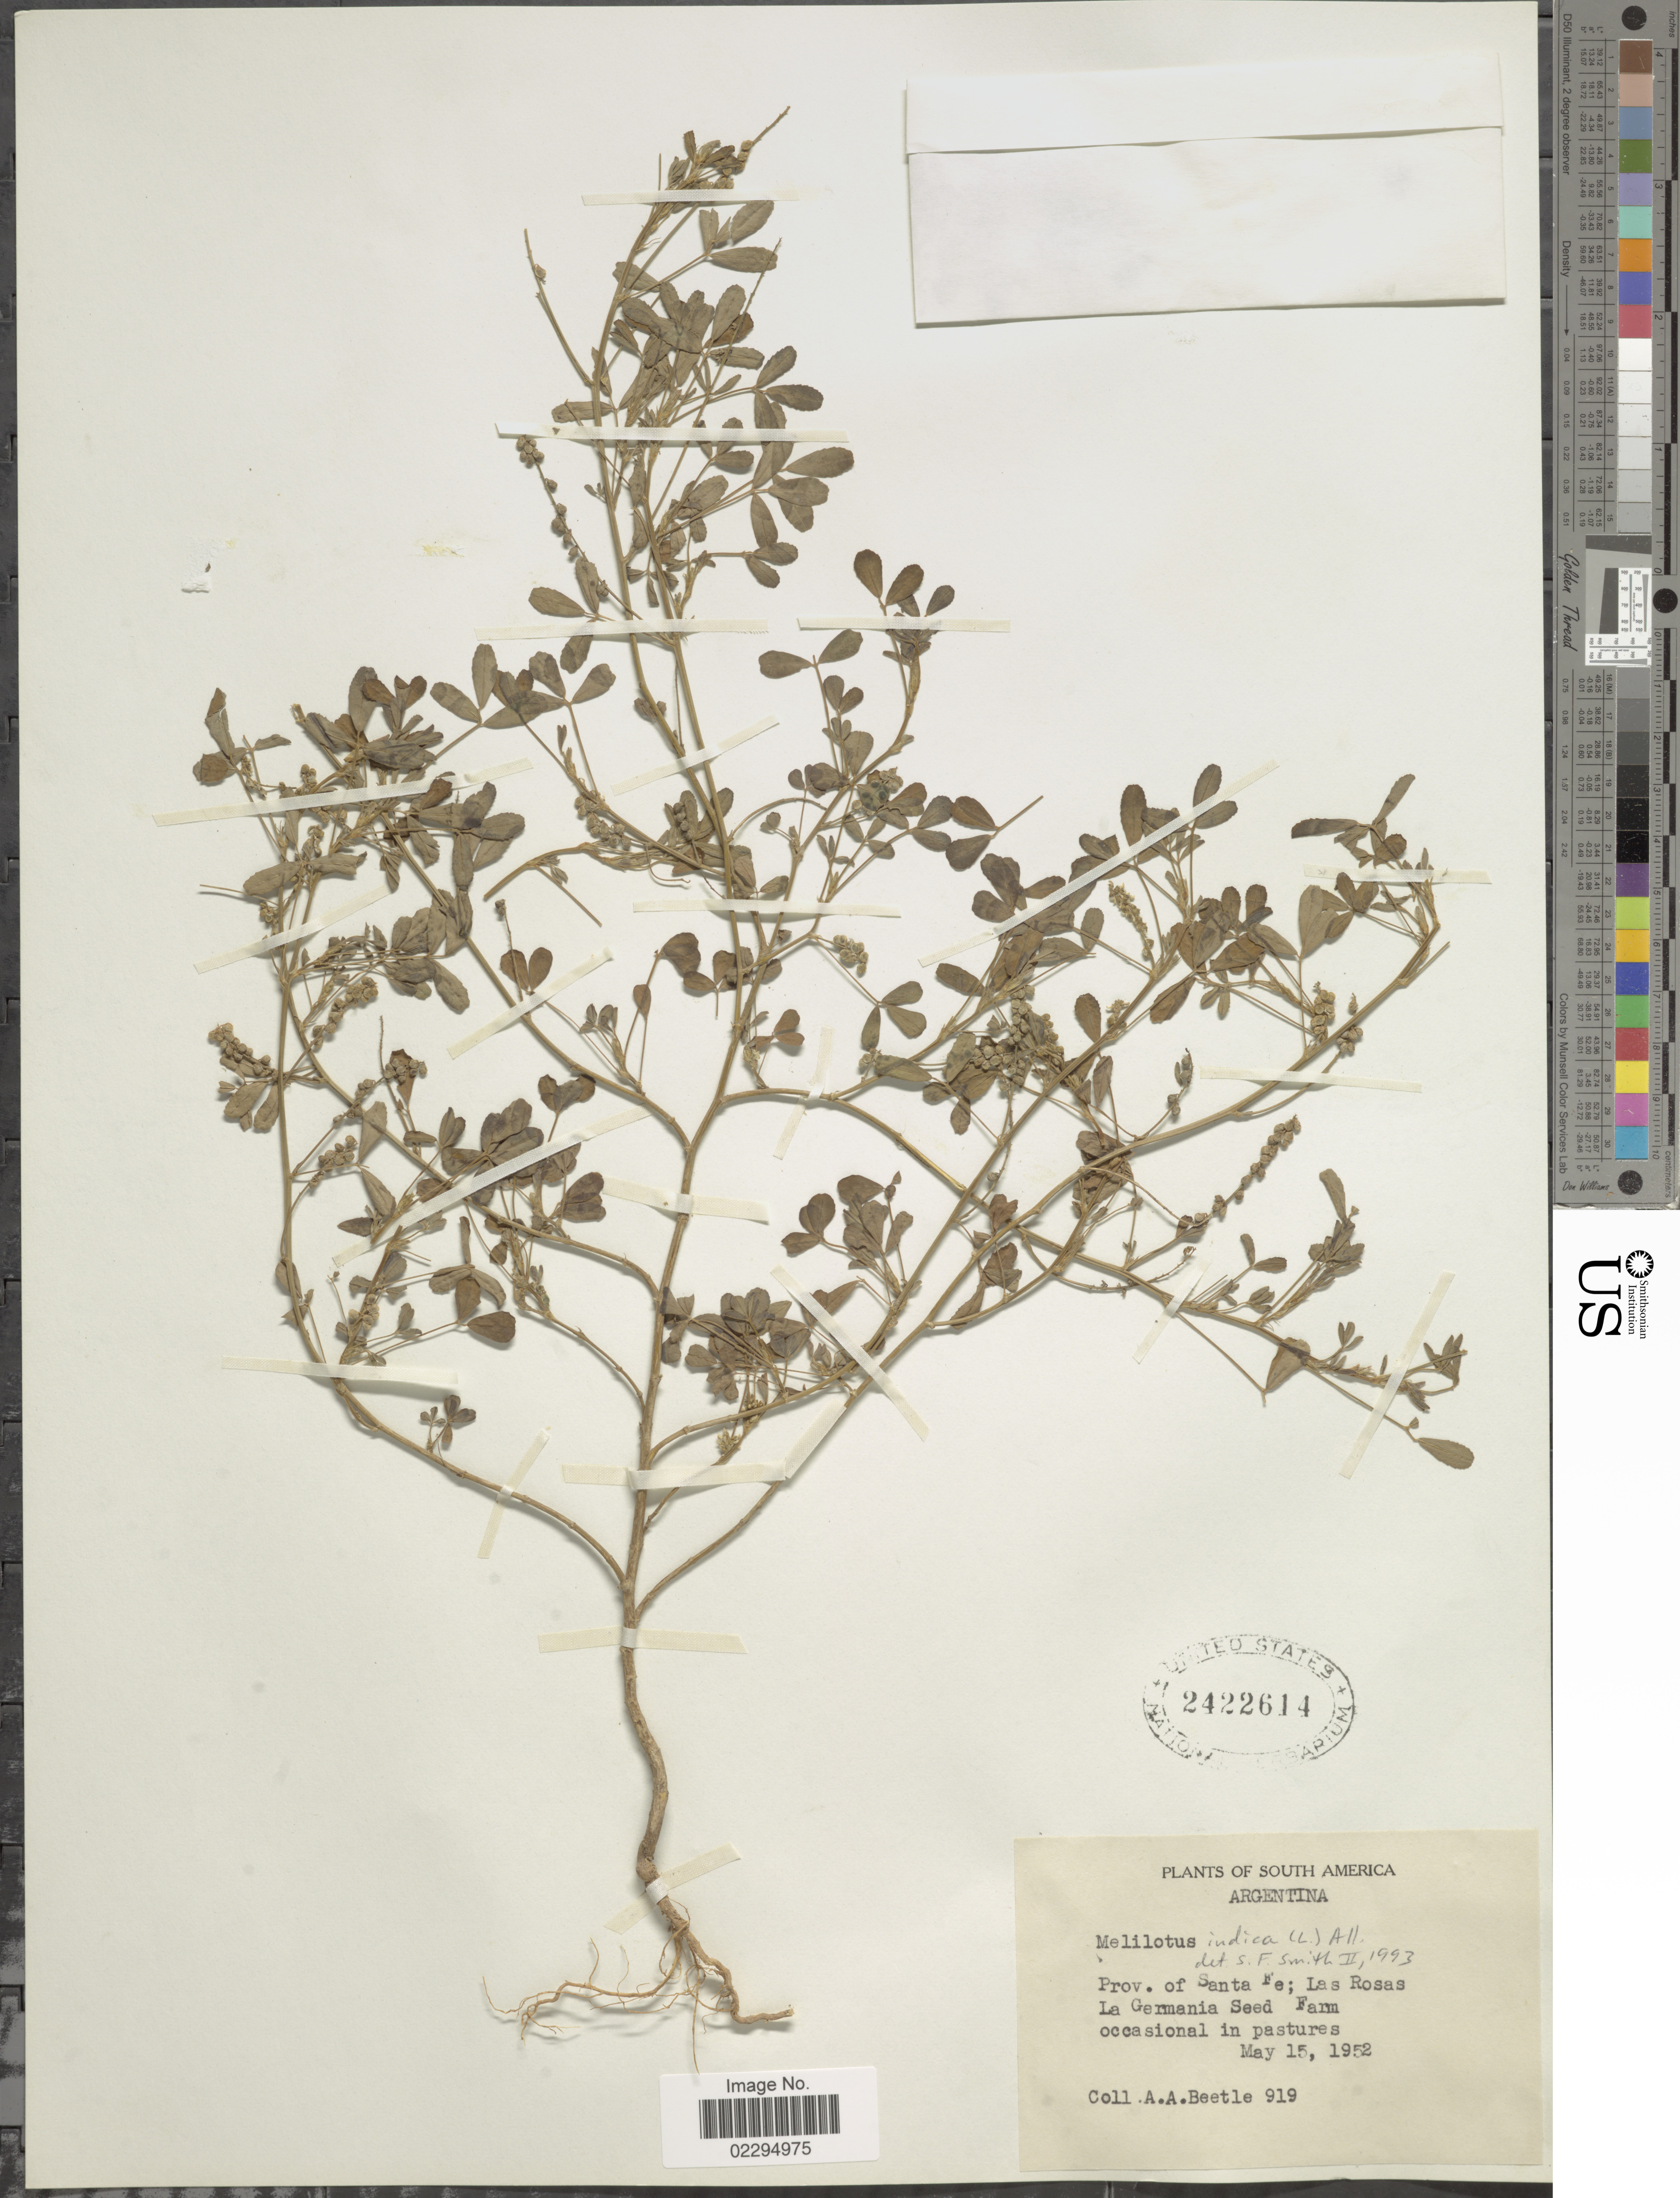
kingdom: Plantae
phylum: Tracheophyta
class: Magnoliopsida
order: Fabales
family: Fabaceae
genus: Melilotus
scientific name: Melilotus indicus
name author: (L.) All.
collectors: A. A. Beetle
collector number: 919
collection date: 1952-05-15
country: Argentina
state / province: Santa Fe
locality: Las Rosas La Germania Seed Farm occasional in pastures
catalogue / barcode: US 2422614